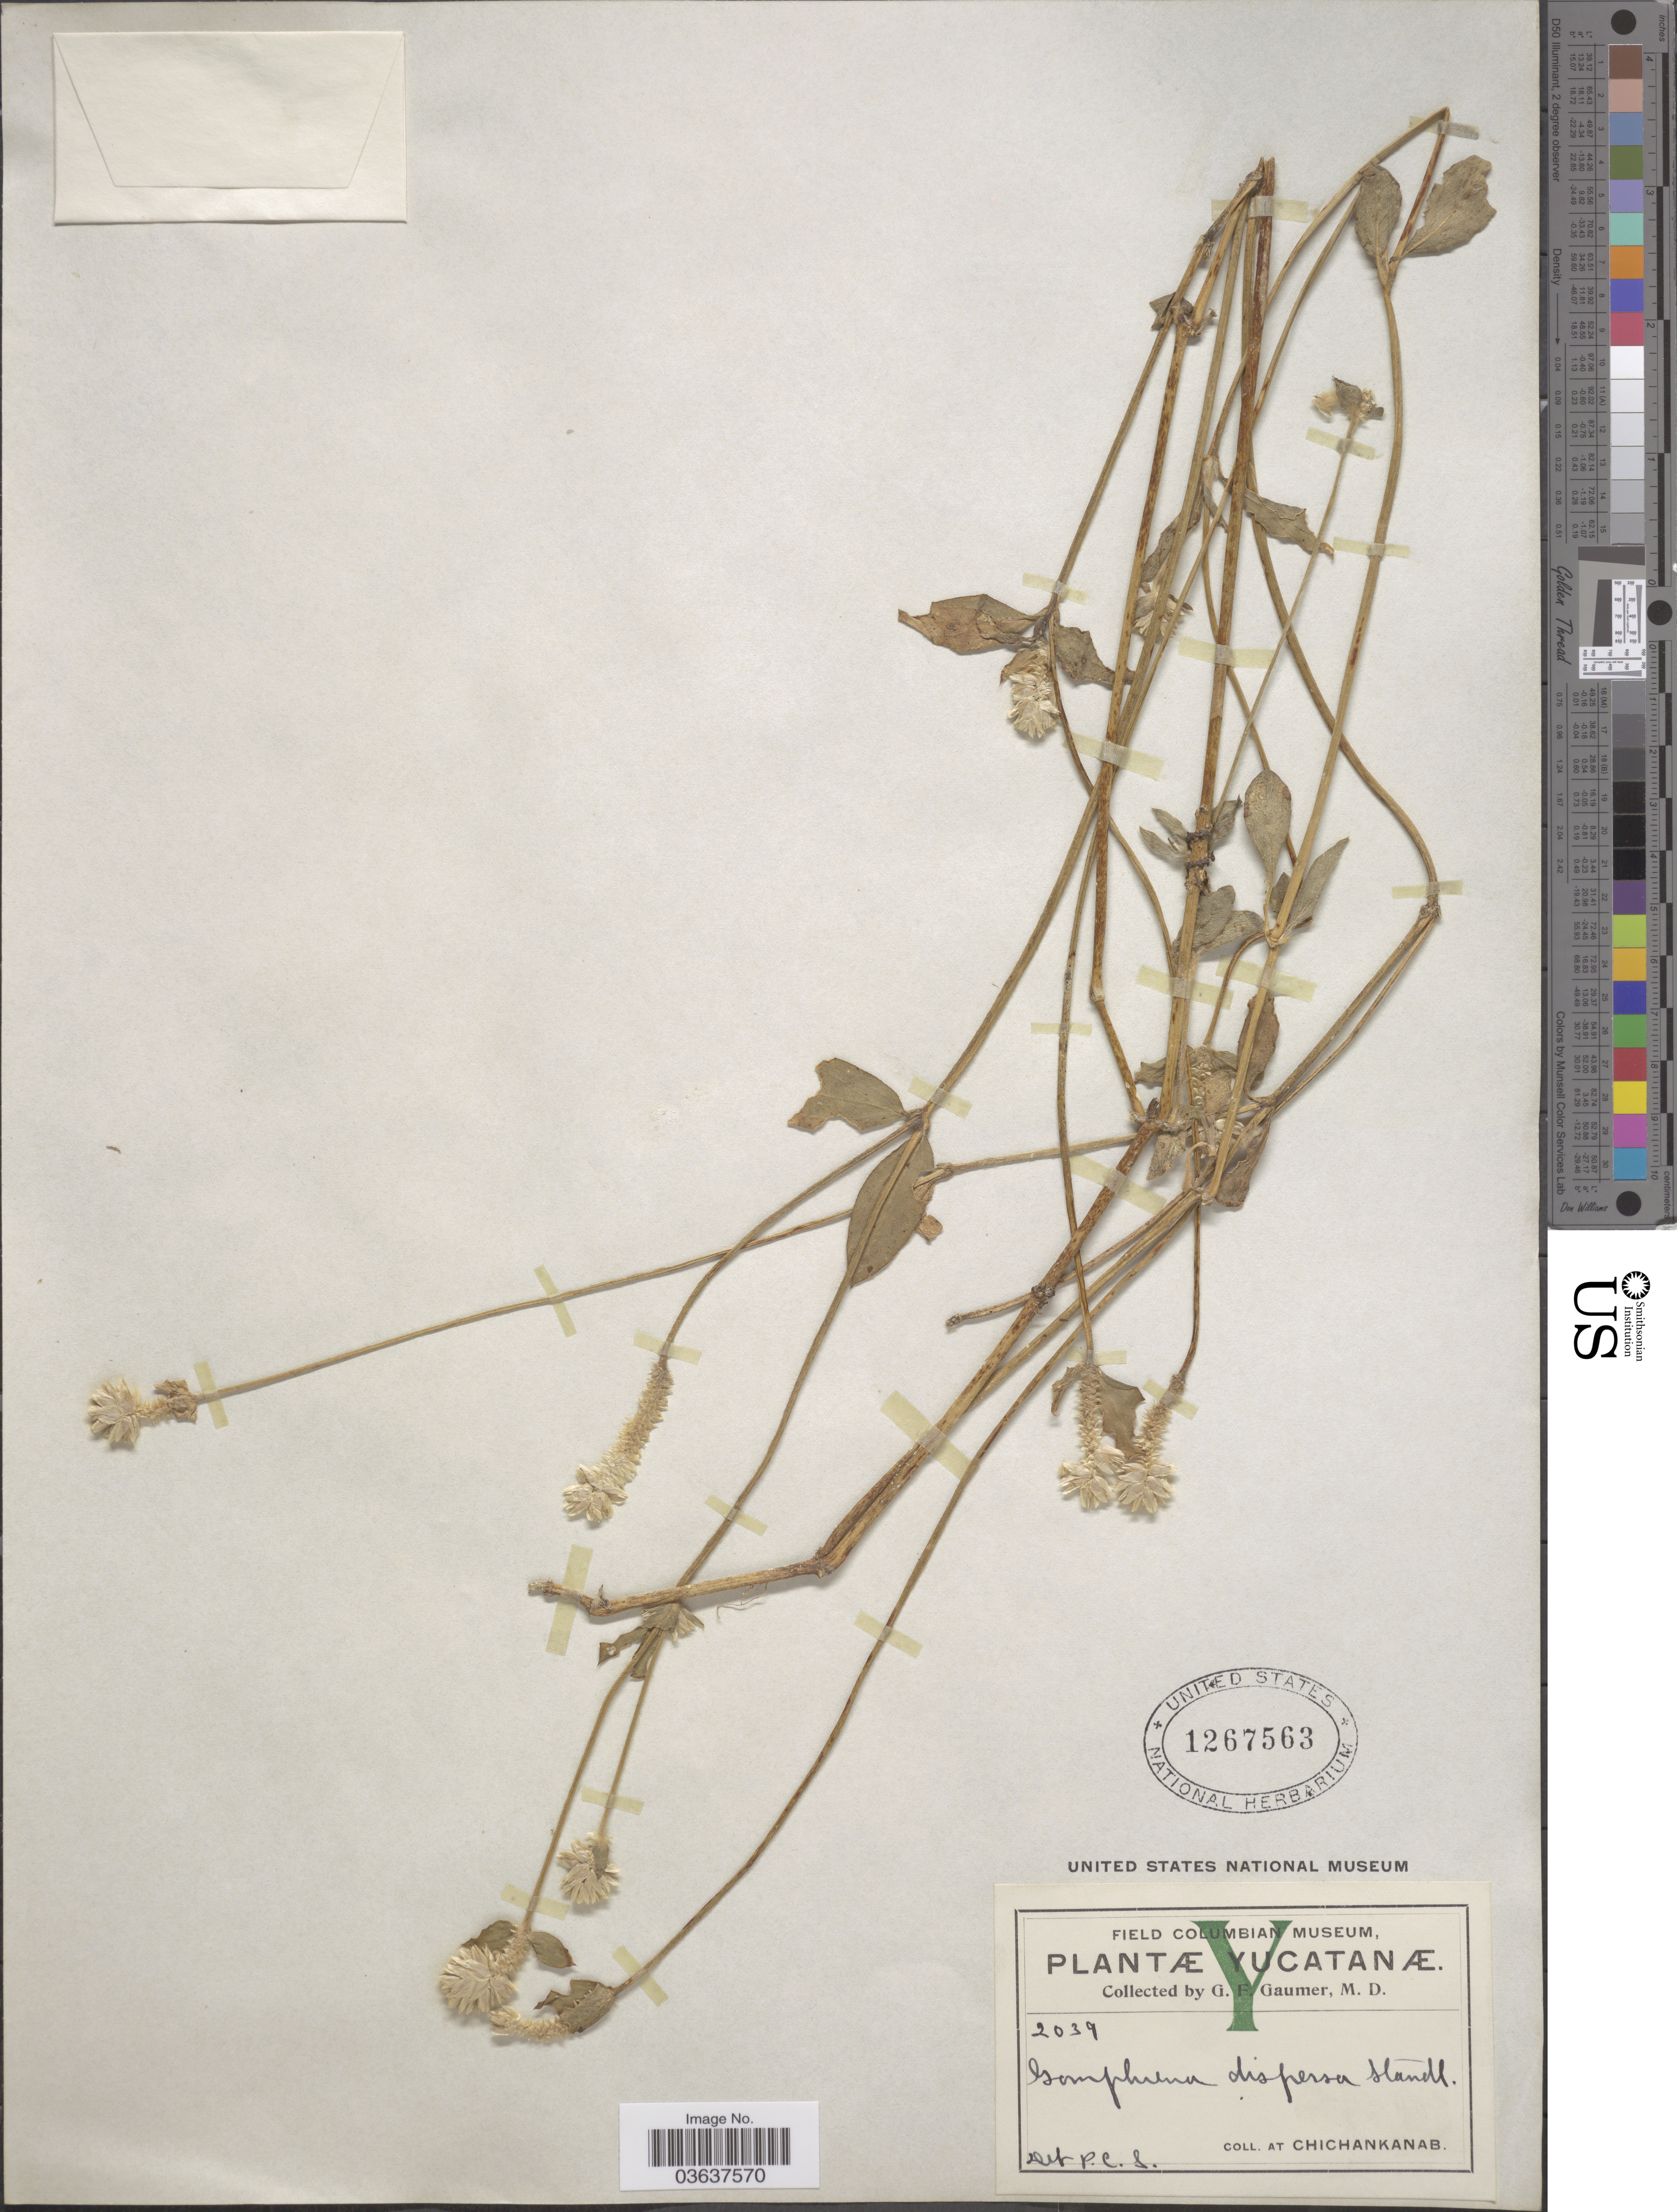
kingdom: Plantae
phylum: Tracheophyta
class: Magnoliopsida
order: Caryophyllales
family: Amaranthaceae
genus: Gomphrena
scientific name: Gomphrena dispersa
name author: Standl.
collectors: G. F. Gaumer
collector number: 2039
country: Mexico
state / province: Yucatán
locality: At Chichankanab.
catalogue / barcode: US 1267563